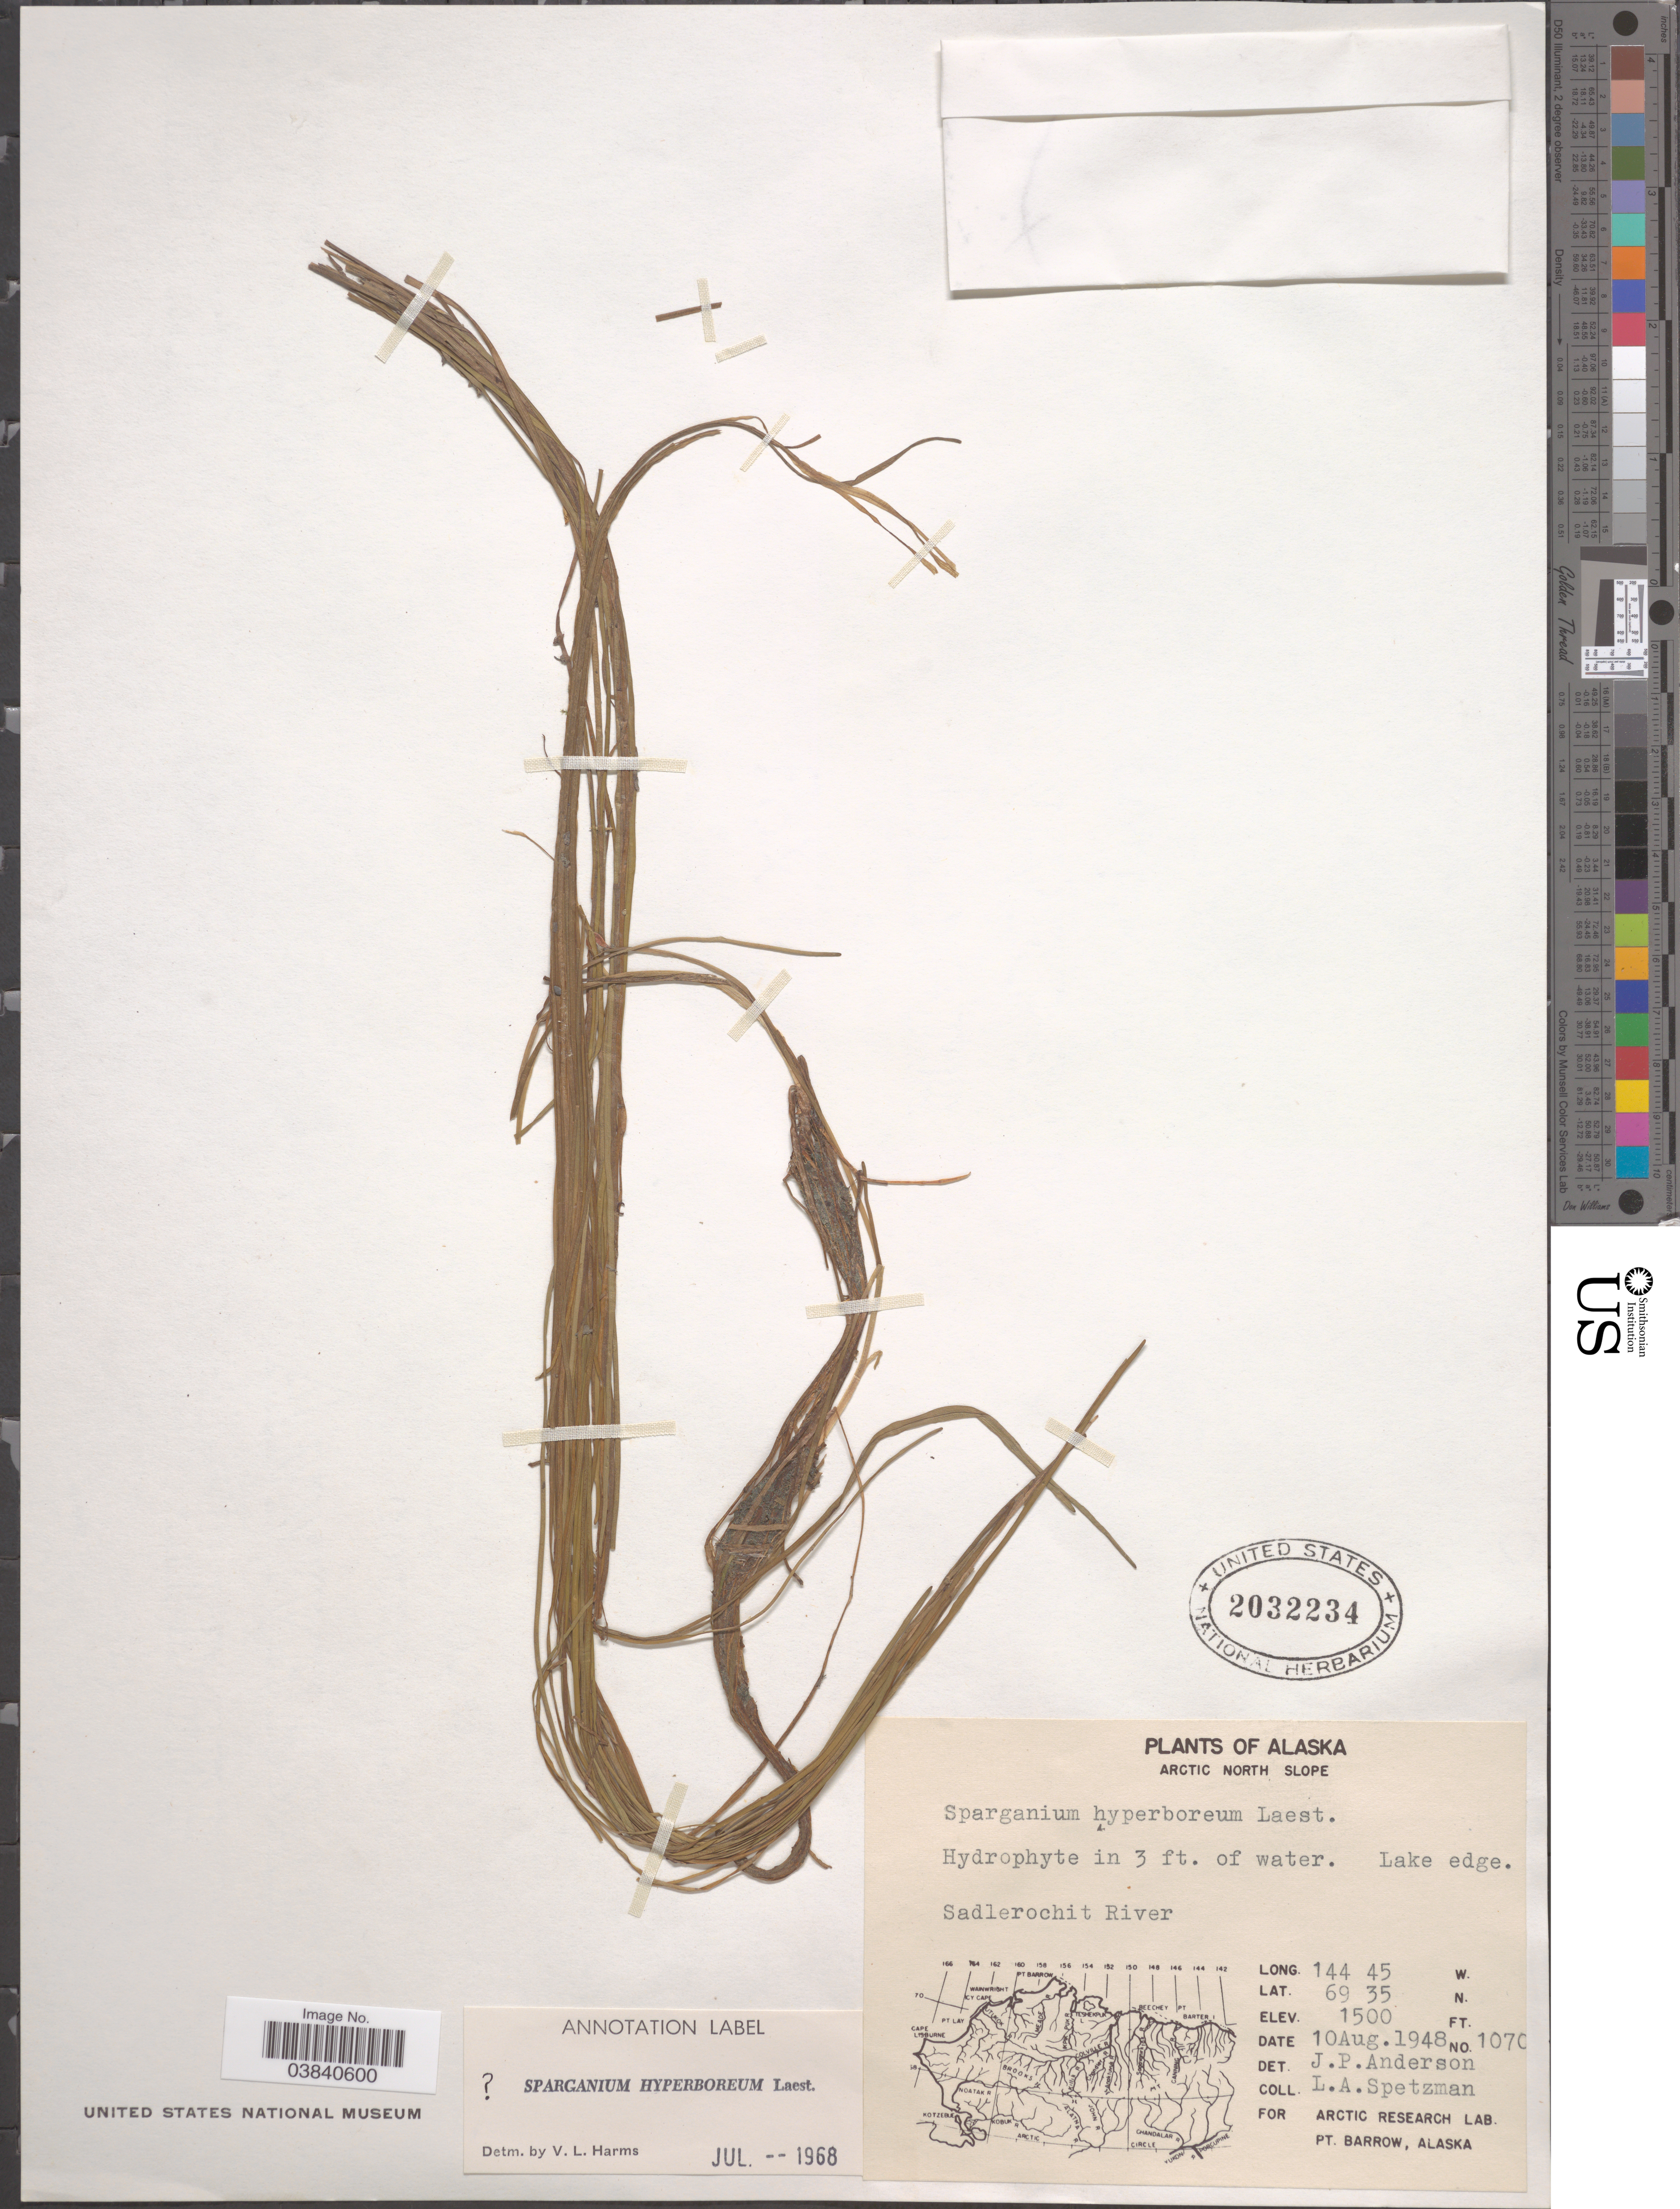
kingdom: Plantae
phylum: Tracheophyta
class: Liliopsida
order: Poales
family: Typhaceae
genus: Sparganium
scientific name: Sparganium hyperboreum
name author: Beurl. ex Laest.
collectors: L. Spetzman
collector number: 1070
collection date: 1948-08-10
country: United States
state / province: Alaska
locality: Arctic North Slope. Lake edge. Sadlerochit River.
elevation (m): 457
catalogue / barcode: US 2032234